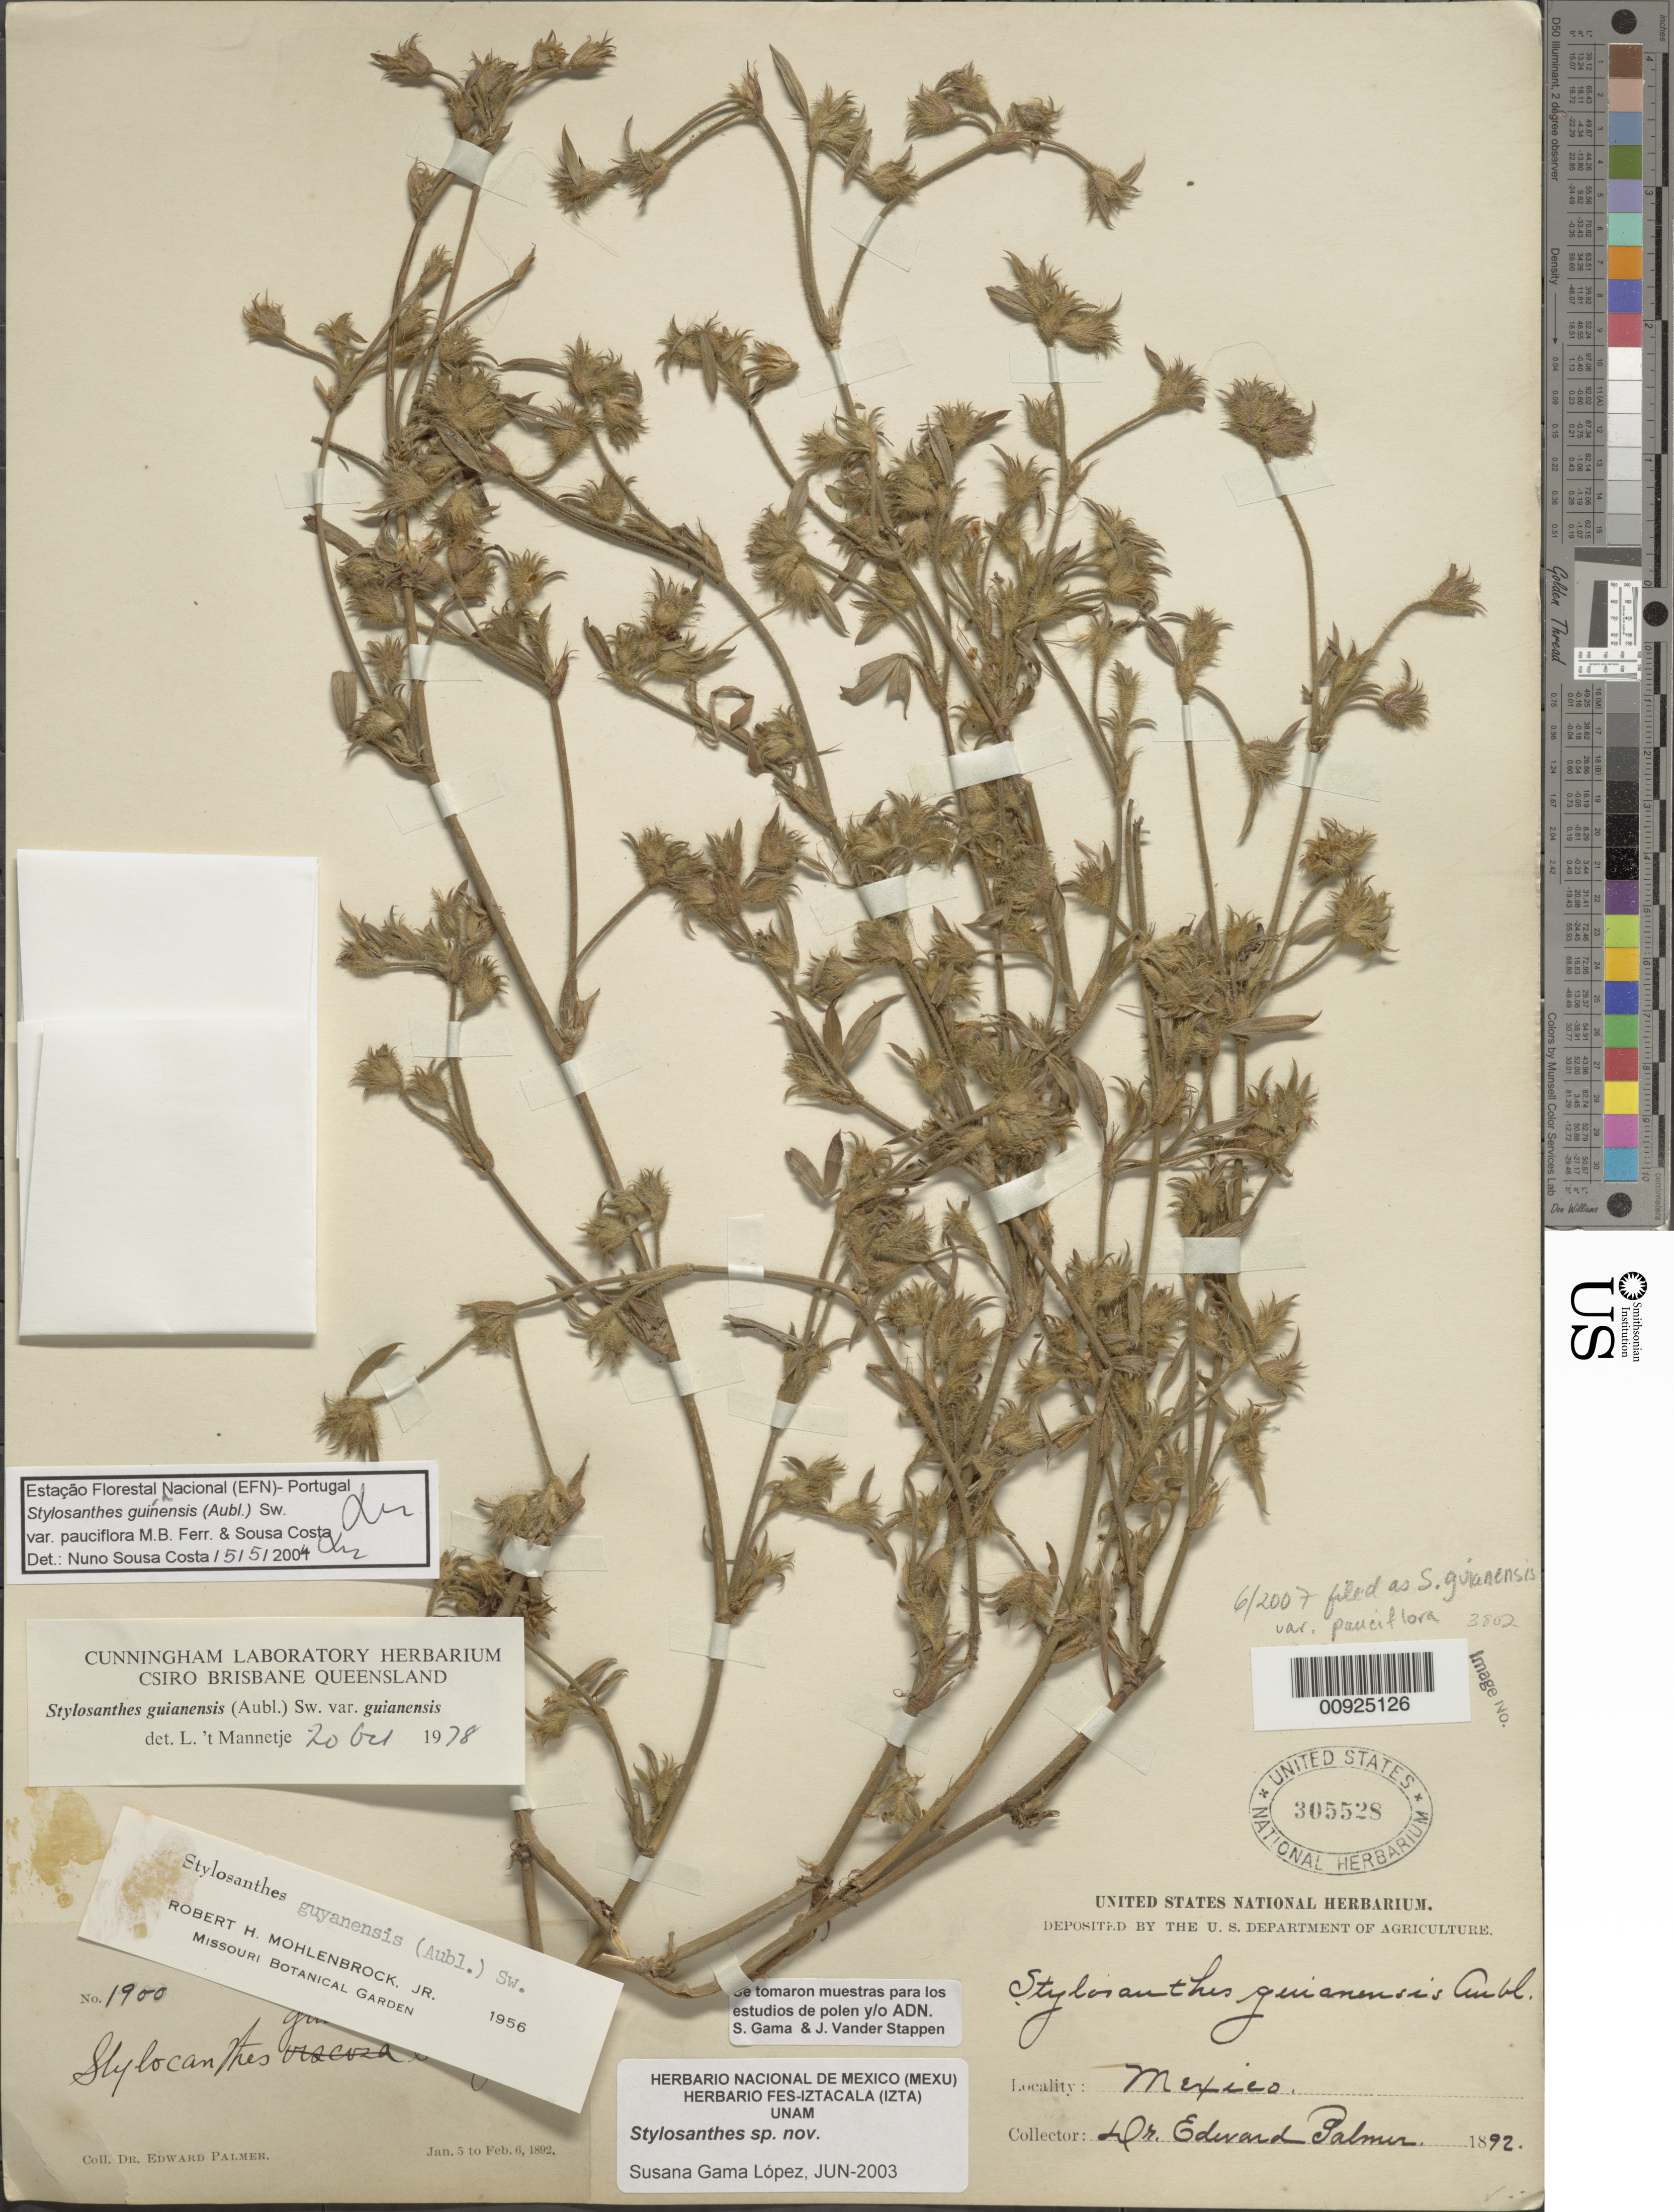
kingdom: Plantae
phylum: Tracheophyta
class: Magnoliopsida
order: Fabales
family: Fabaceae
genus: Stylosanthes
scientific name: Stylosanthes guianensis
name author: (Aubl.) Sw.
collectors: E. Palmer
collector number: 1900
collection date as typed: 05 Jan 1892 to 06 Feb 1892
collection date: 1892-01-05/1892-02-06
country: Mexico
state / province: Nayarit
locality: Tepic.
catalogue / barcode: US 305528